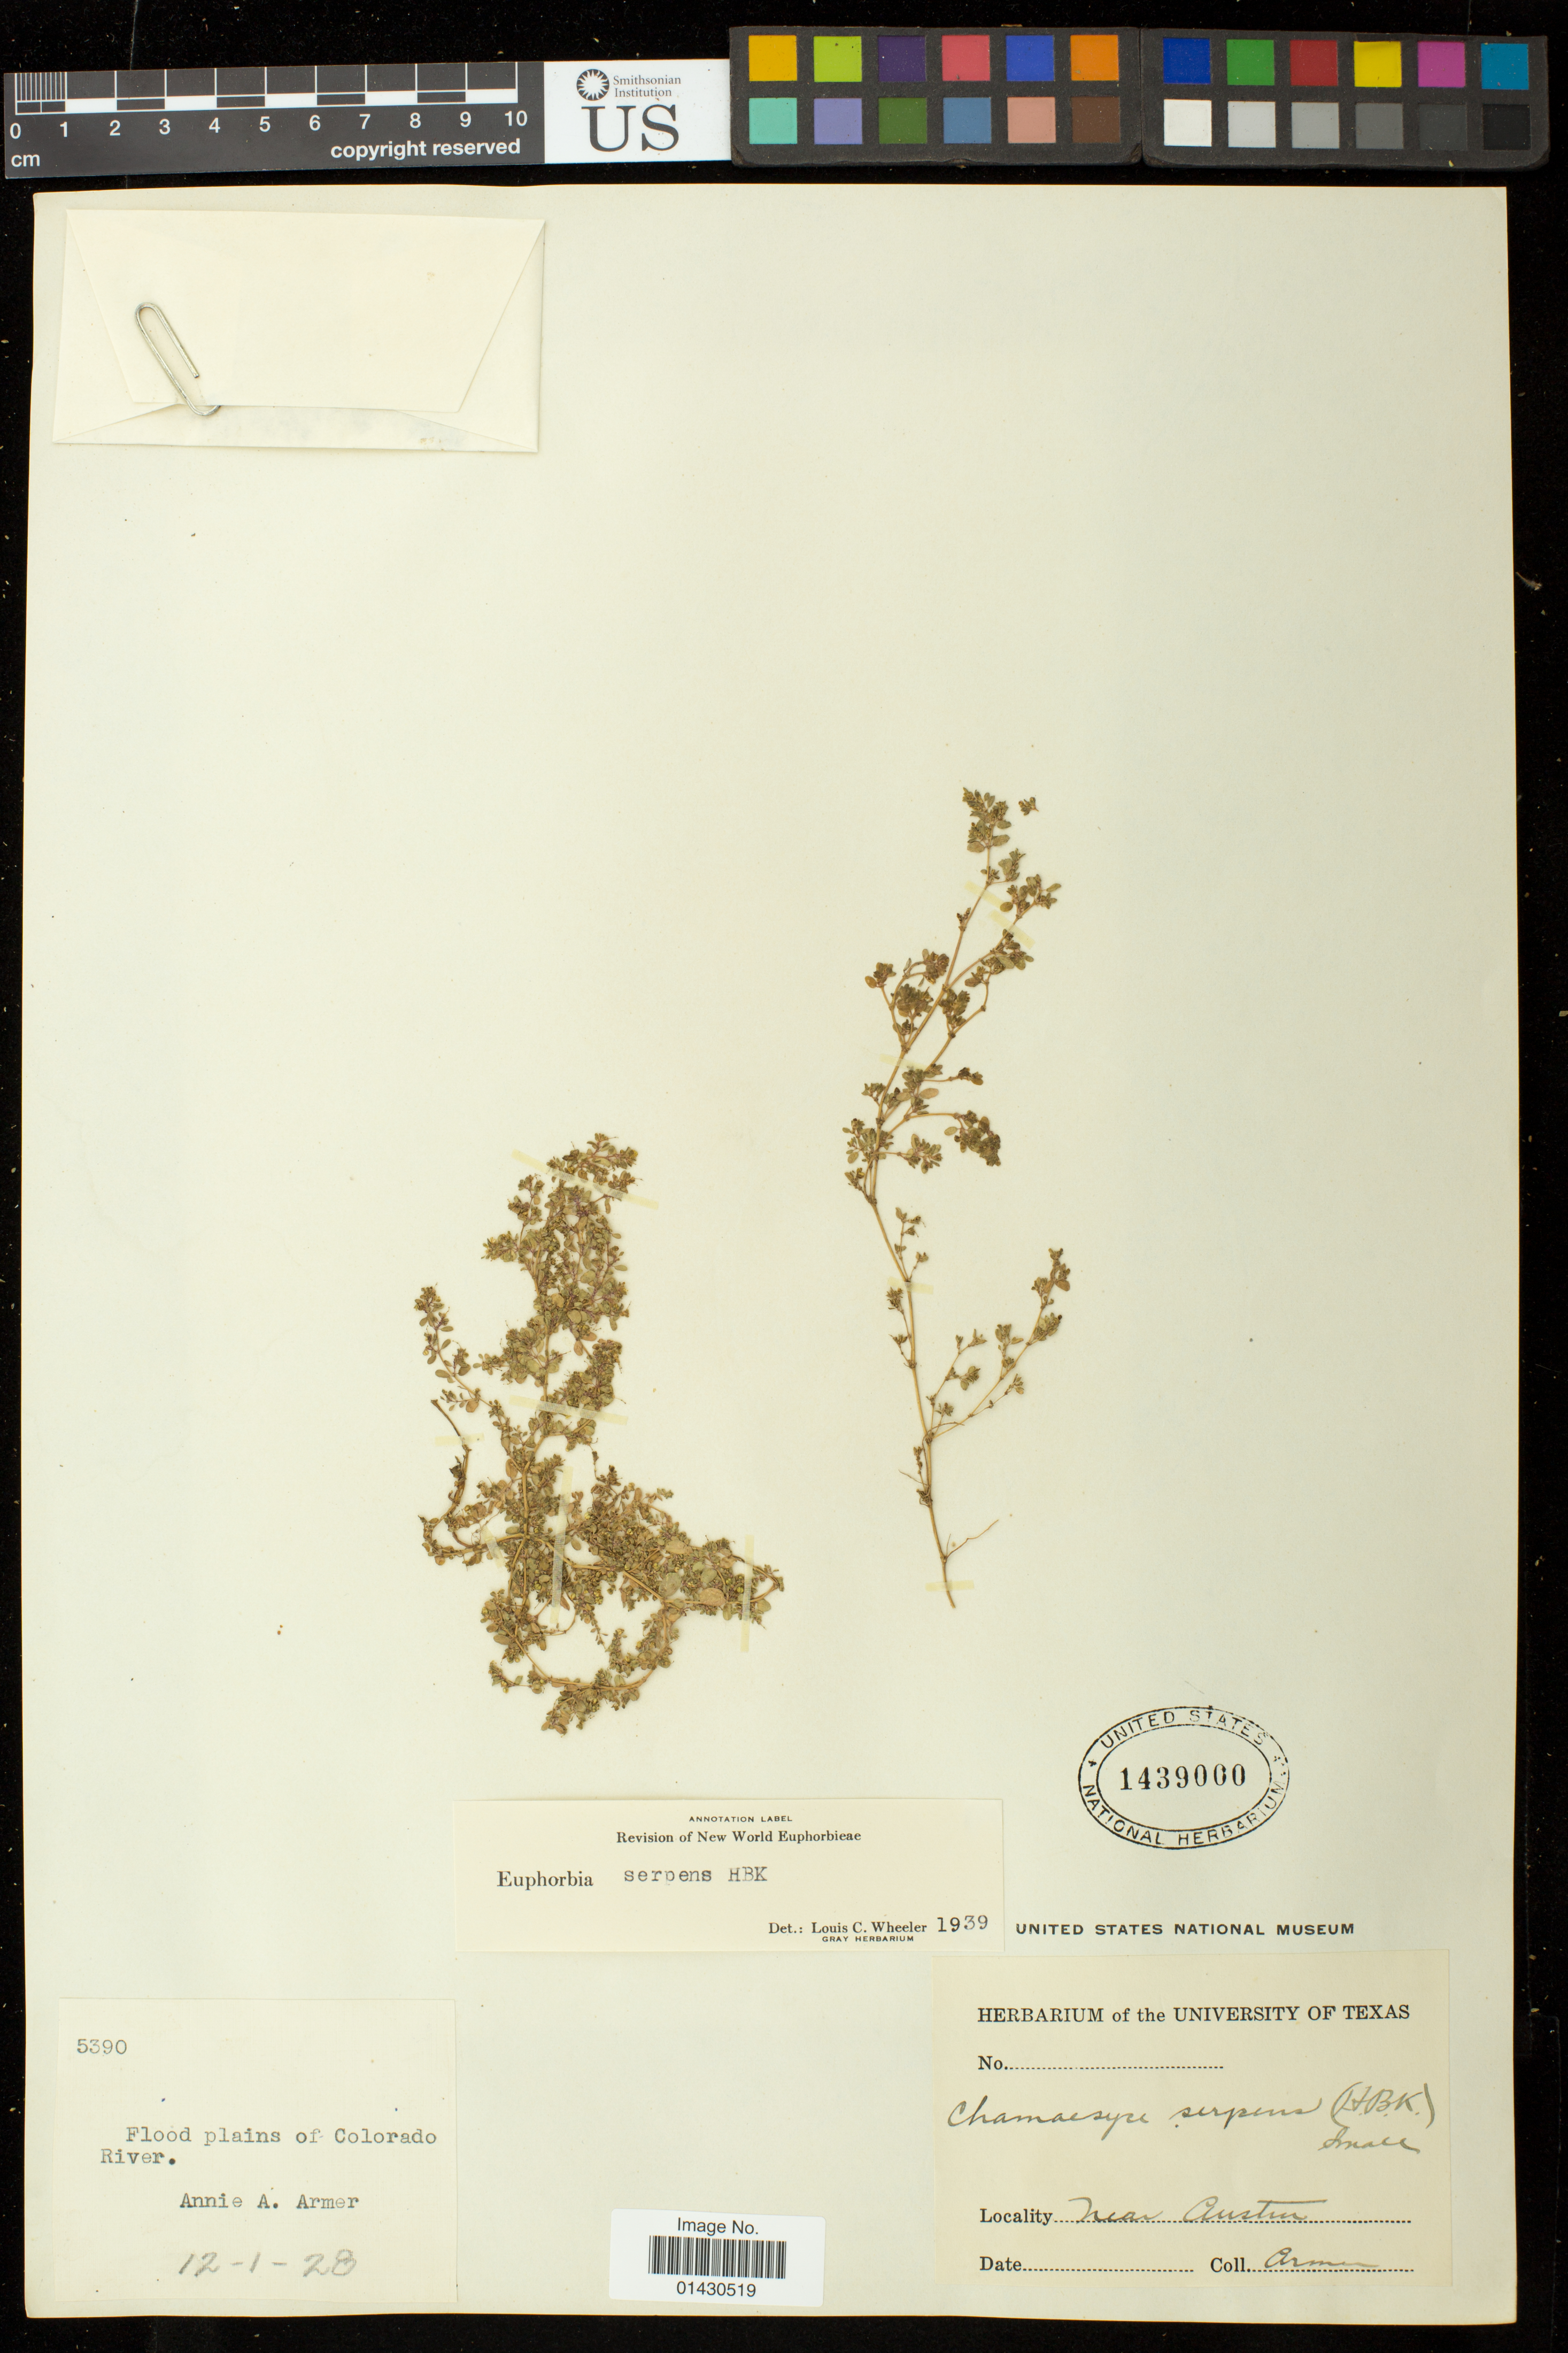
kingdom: Plantae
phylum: Tracheophyta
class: Magnoliopsida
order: Malpighiales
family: Euphorbiaceae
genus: Euphorbia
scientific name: Euphorbia serpens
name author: Kunth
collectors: A. Armer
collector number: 5390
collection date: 1928-12-01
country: United States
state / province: Texas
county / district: Travis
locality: Near Austin; Flood plains of Colorado River.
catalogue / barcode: US 1439000